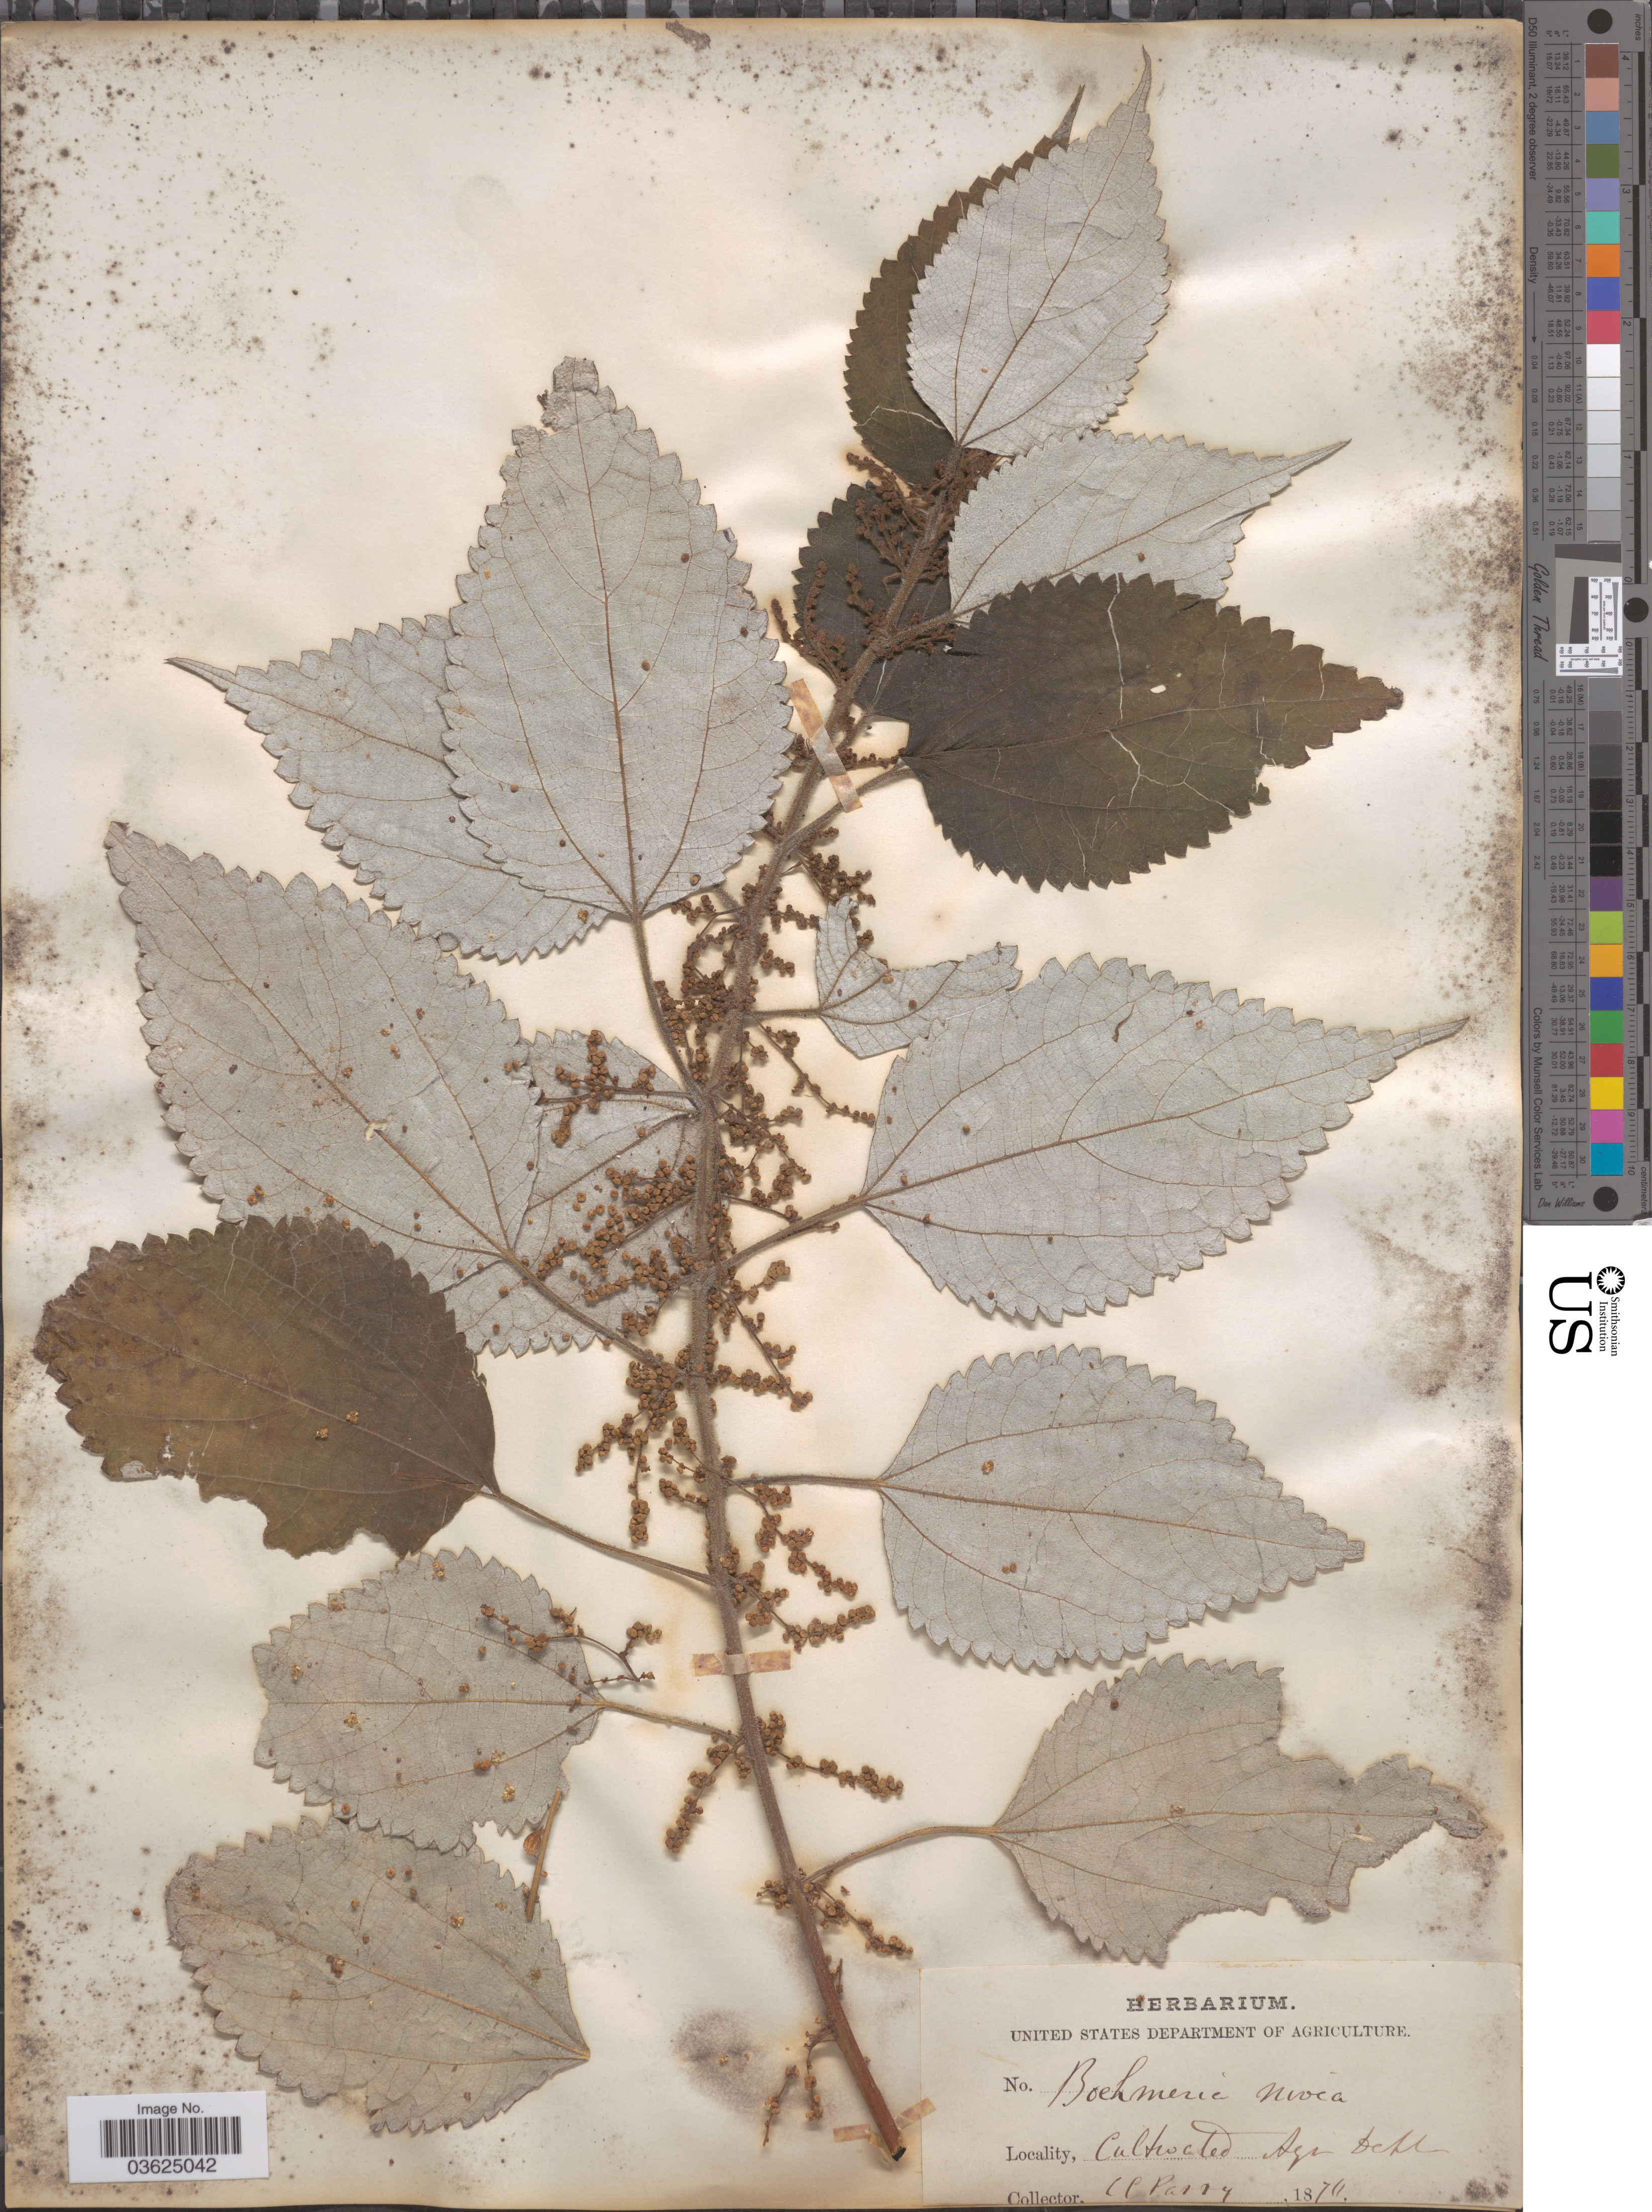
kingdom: Plantae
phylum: Tracheophyta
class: Magnoliopsida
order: Rosales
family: Urticaceae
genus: Boehmeria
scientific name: Boehmeria nivea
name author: (L.) Gaudich.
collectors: C. C. Parry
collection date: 1874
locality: Agr. botl [interpreted].